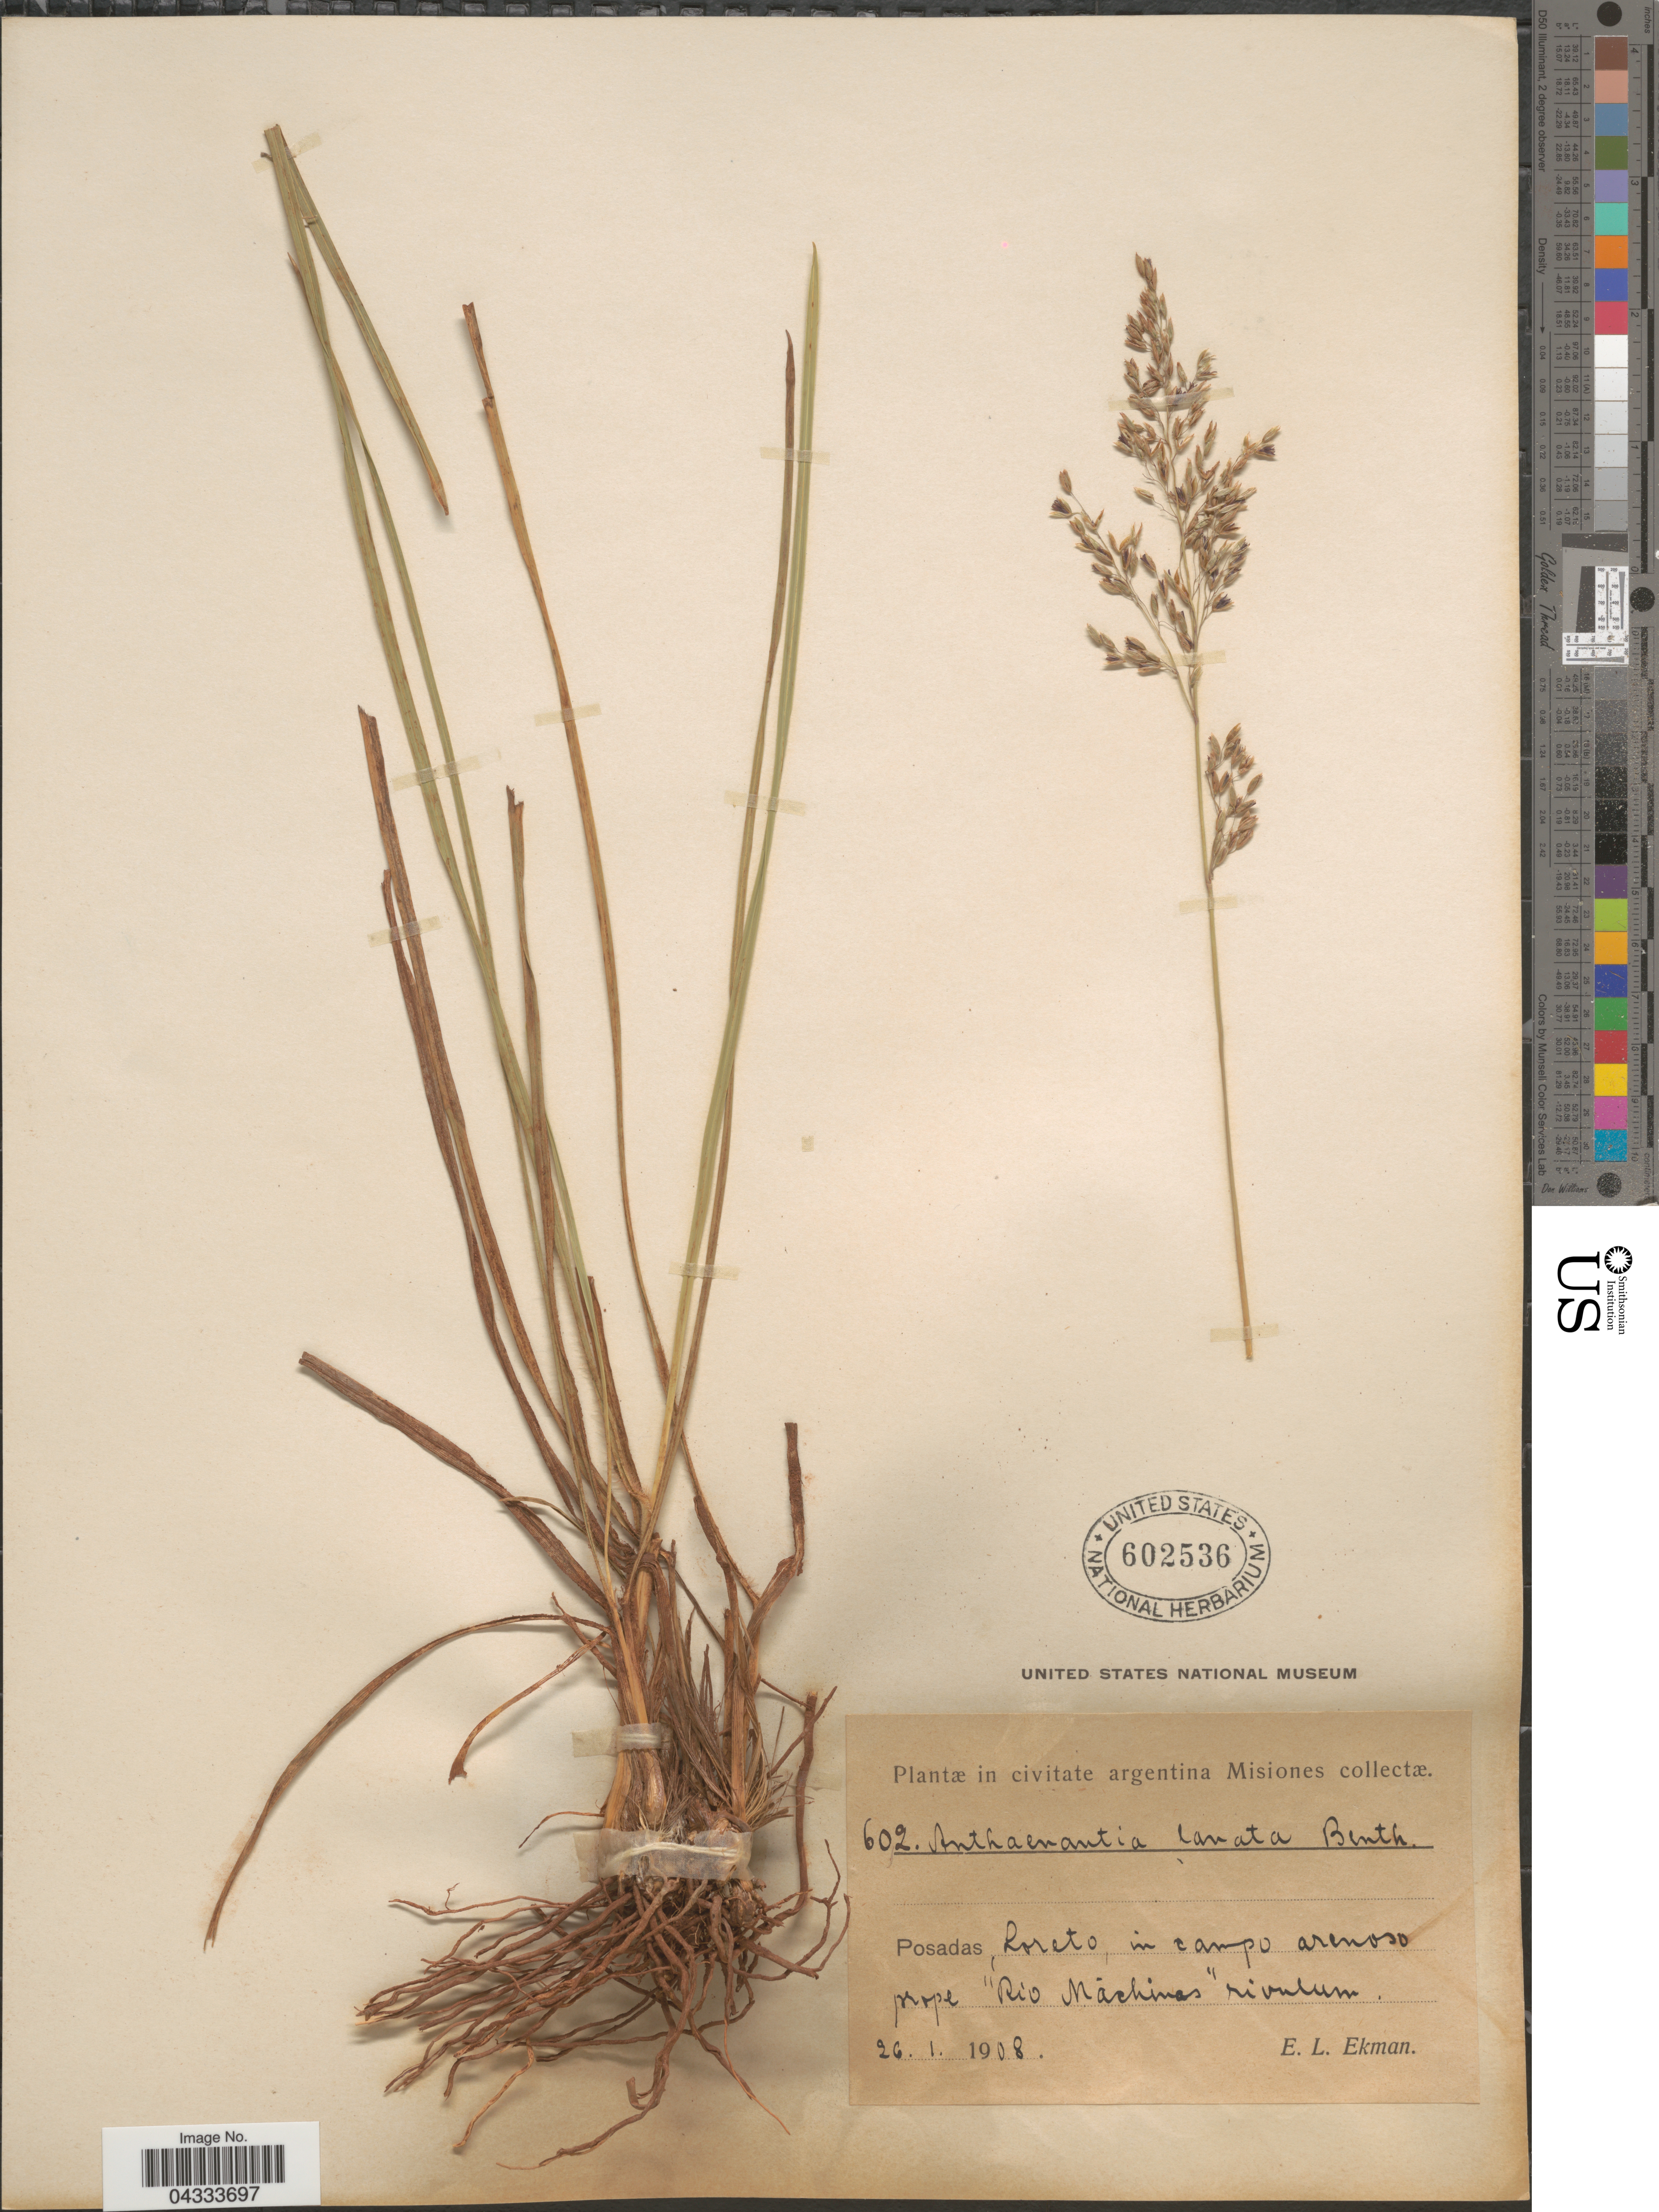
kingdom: Plantae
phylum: Tracheophyta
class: Liliopsida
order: Poales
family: Poaceae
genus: Anthaenantia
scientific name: Anthaenantia lanata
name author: (Kunth) Benth.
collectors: E. L. Ekman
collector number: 602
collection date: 1908-01-26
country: Argentina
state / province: Misiones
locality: In civitate argentina Misiones. Posadas, Loreto, in campo arenoso prope "Rio Máchinas" rivulum.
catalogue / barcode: US 602536